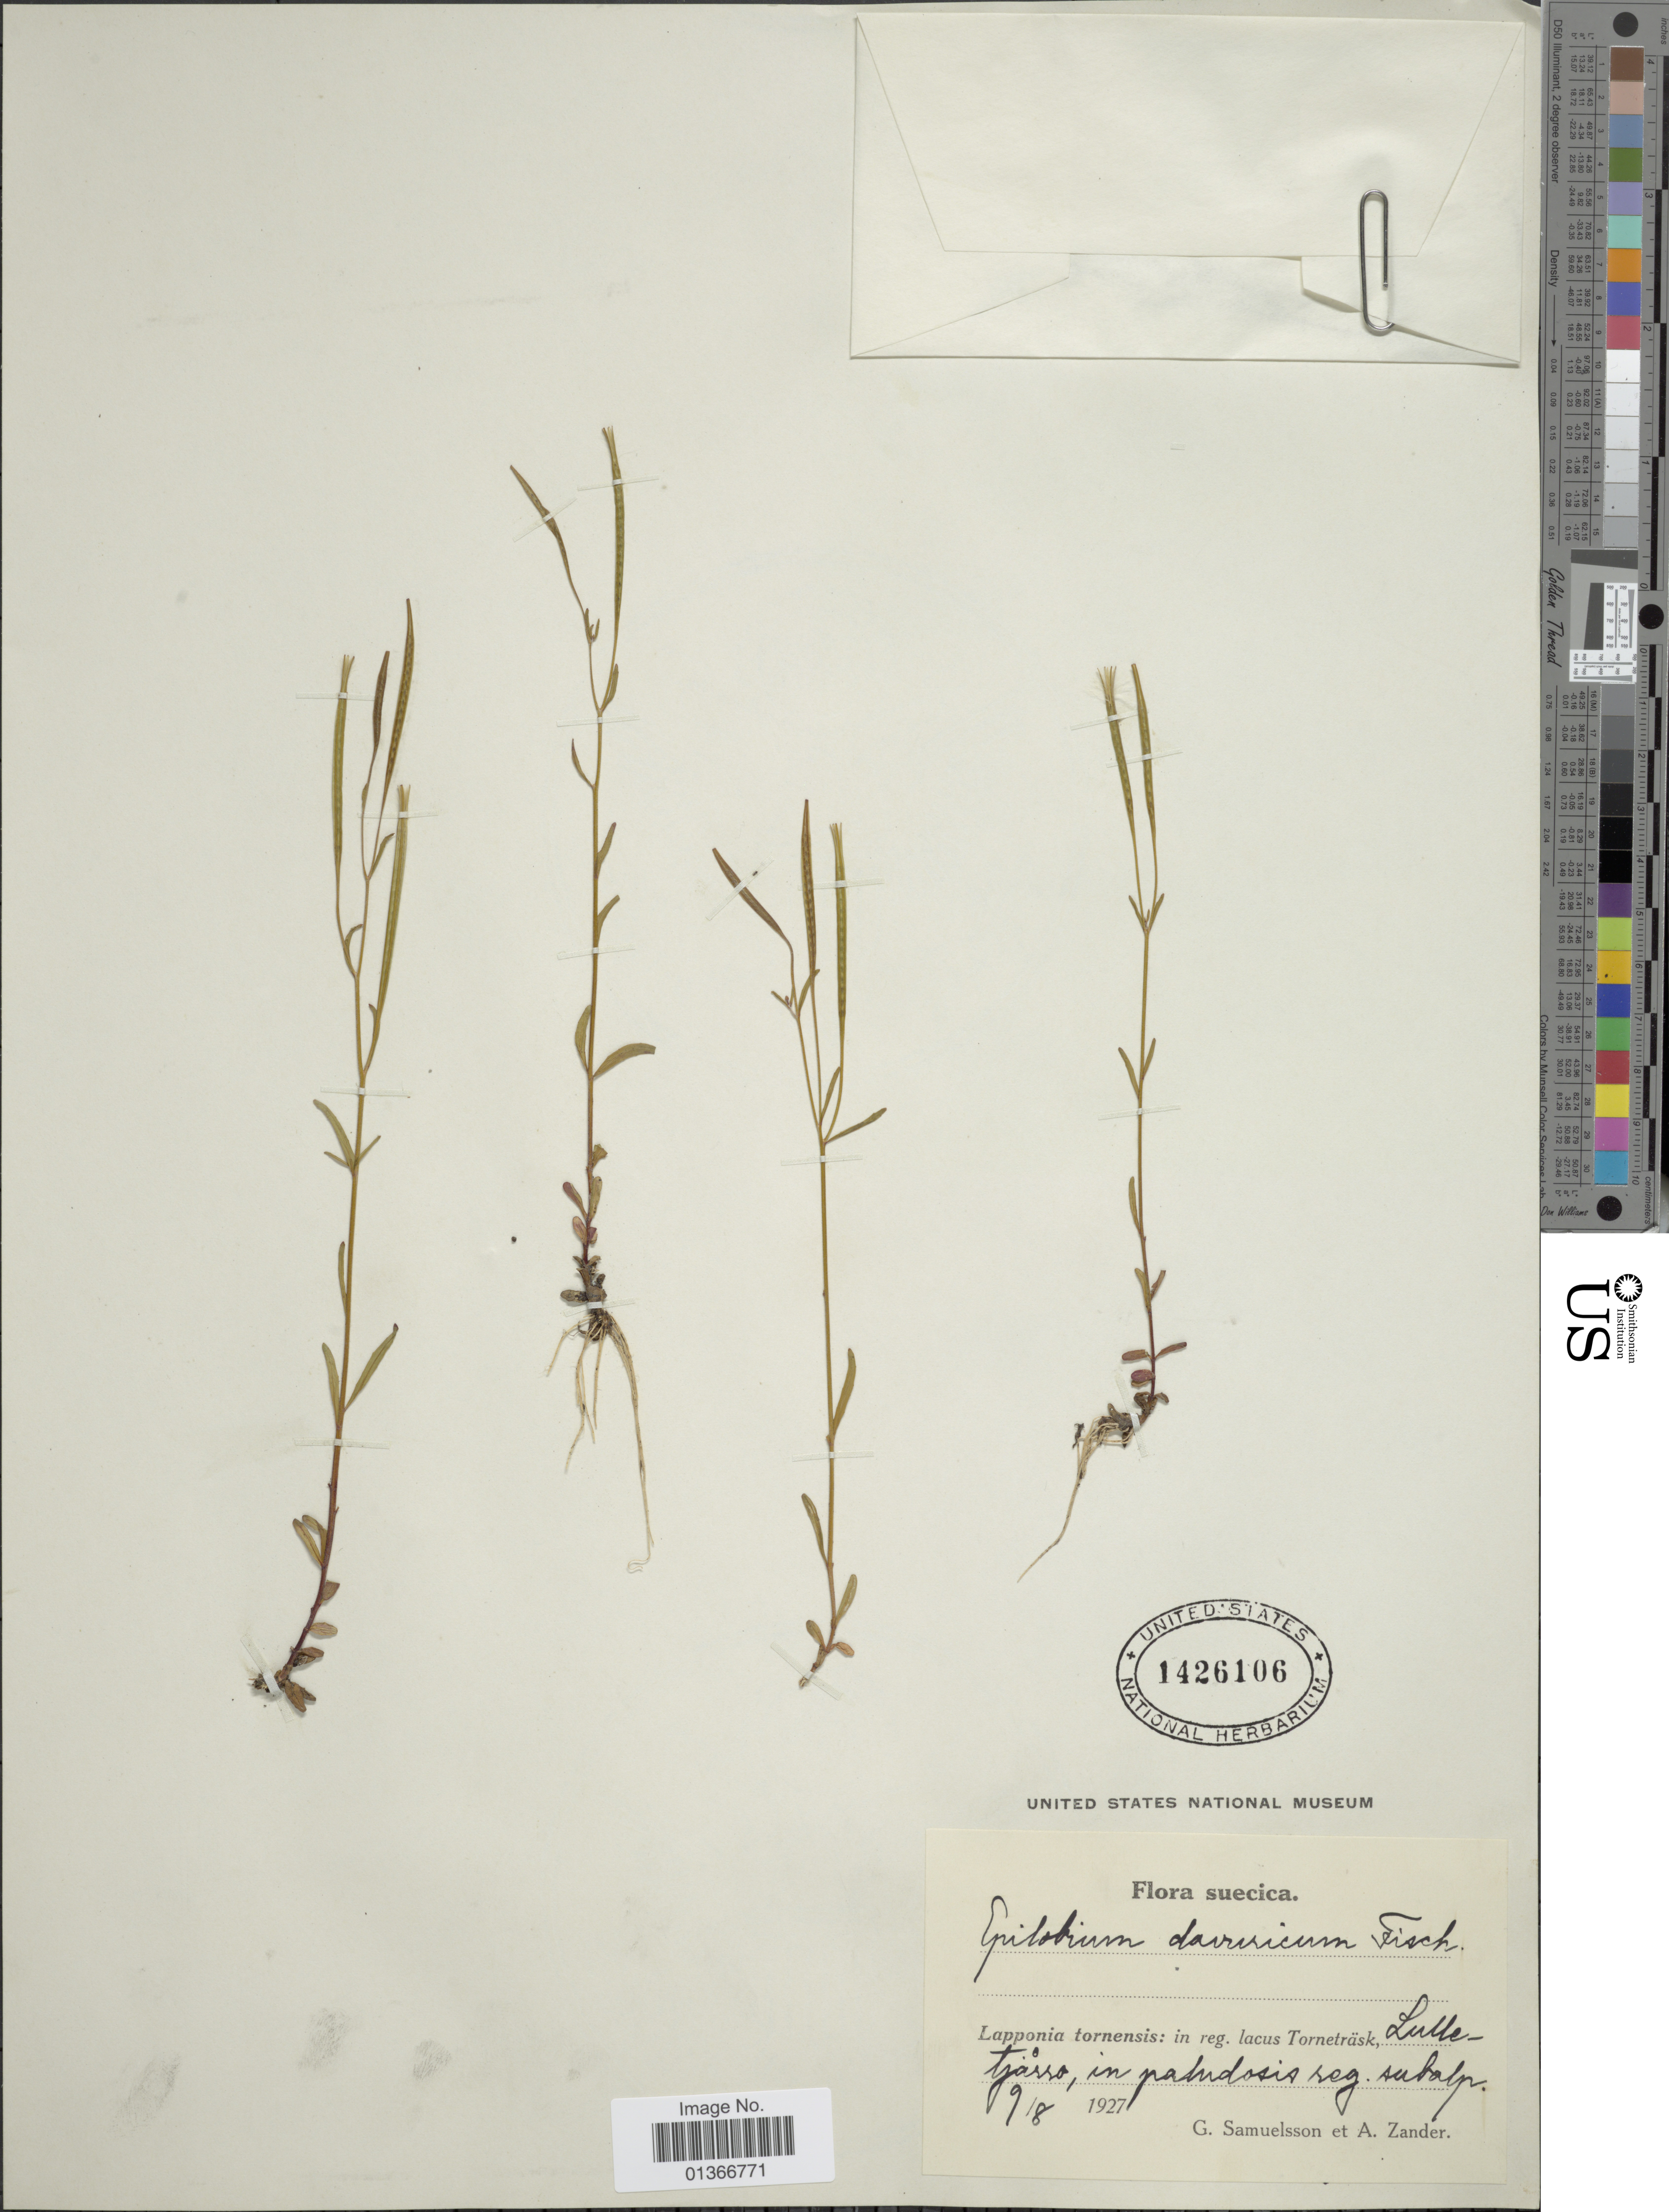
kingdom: Plantae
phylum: Tracheophyta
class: Magnoliopsida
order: Myrtales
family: Onagraceae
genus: Epilobium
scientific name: Epilobium davuricum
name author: Fisch. ex Hornem.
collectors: G. Samuelsson & A. Zander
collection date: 1927-08-09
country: Sweden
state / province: Norrbotten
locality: Suecica, Lapponia tornensis: in reg. lacus Tornetrask, Lulletjarro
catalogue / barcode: US 1426106